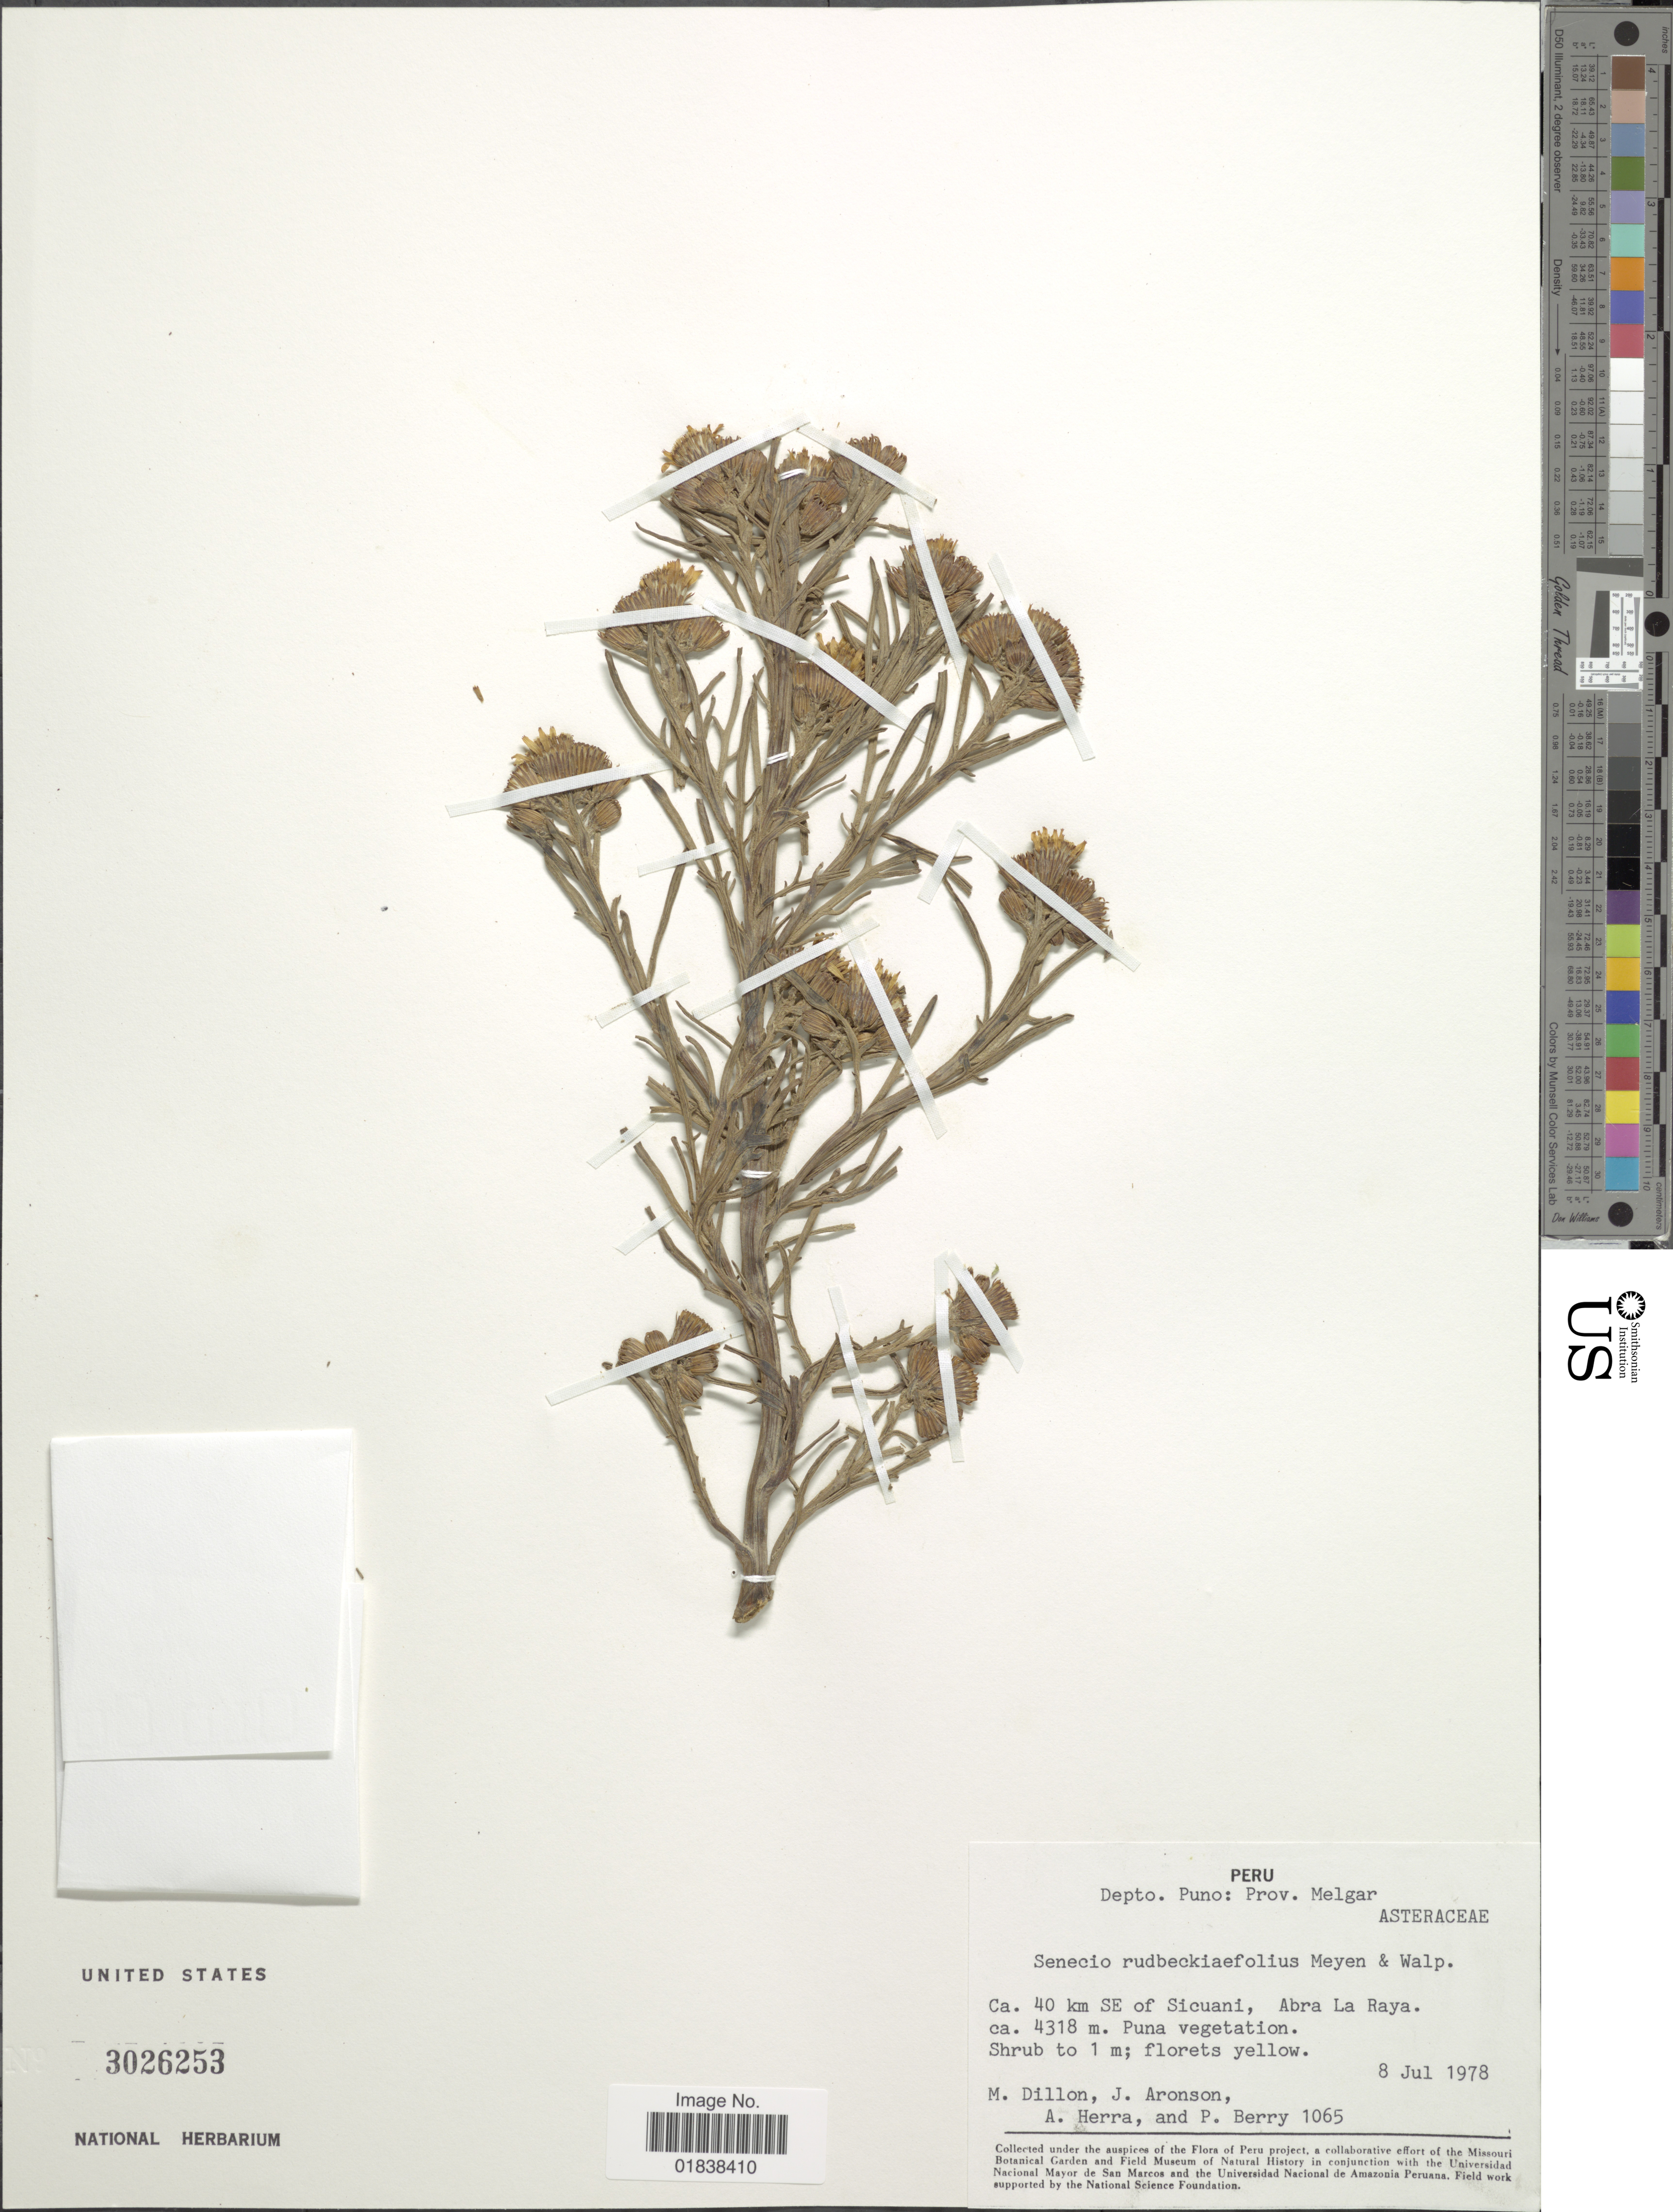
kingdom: Plantae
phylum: Tracheophyta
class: Magnoliopsida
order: Asterales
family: Asteraceae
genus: Senecio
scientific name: Senecio rudbeckiifolius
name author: Meyen & Walp.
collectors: M. O. Dillon, J. Aronson, A. Herra & P. Berry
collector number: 1065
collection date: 1978-07-08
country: Peru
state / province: Puno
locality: Prov. Melgar, ca 40 km SE of Sicuani, Abra La Raya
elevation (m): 4318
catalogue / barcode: US 3026253